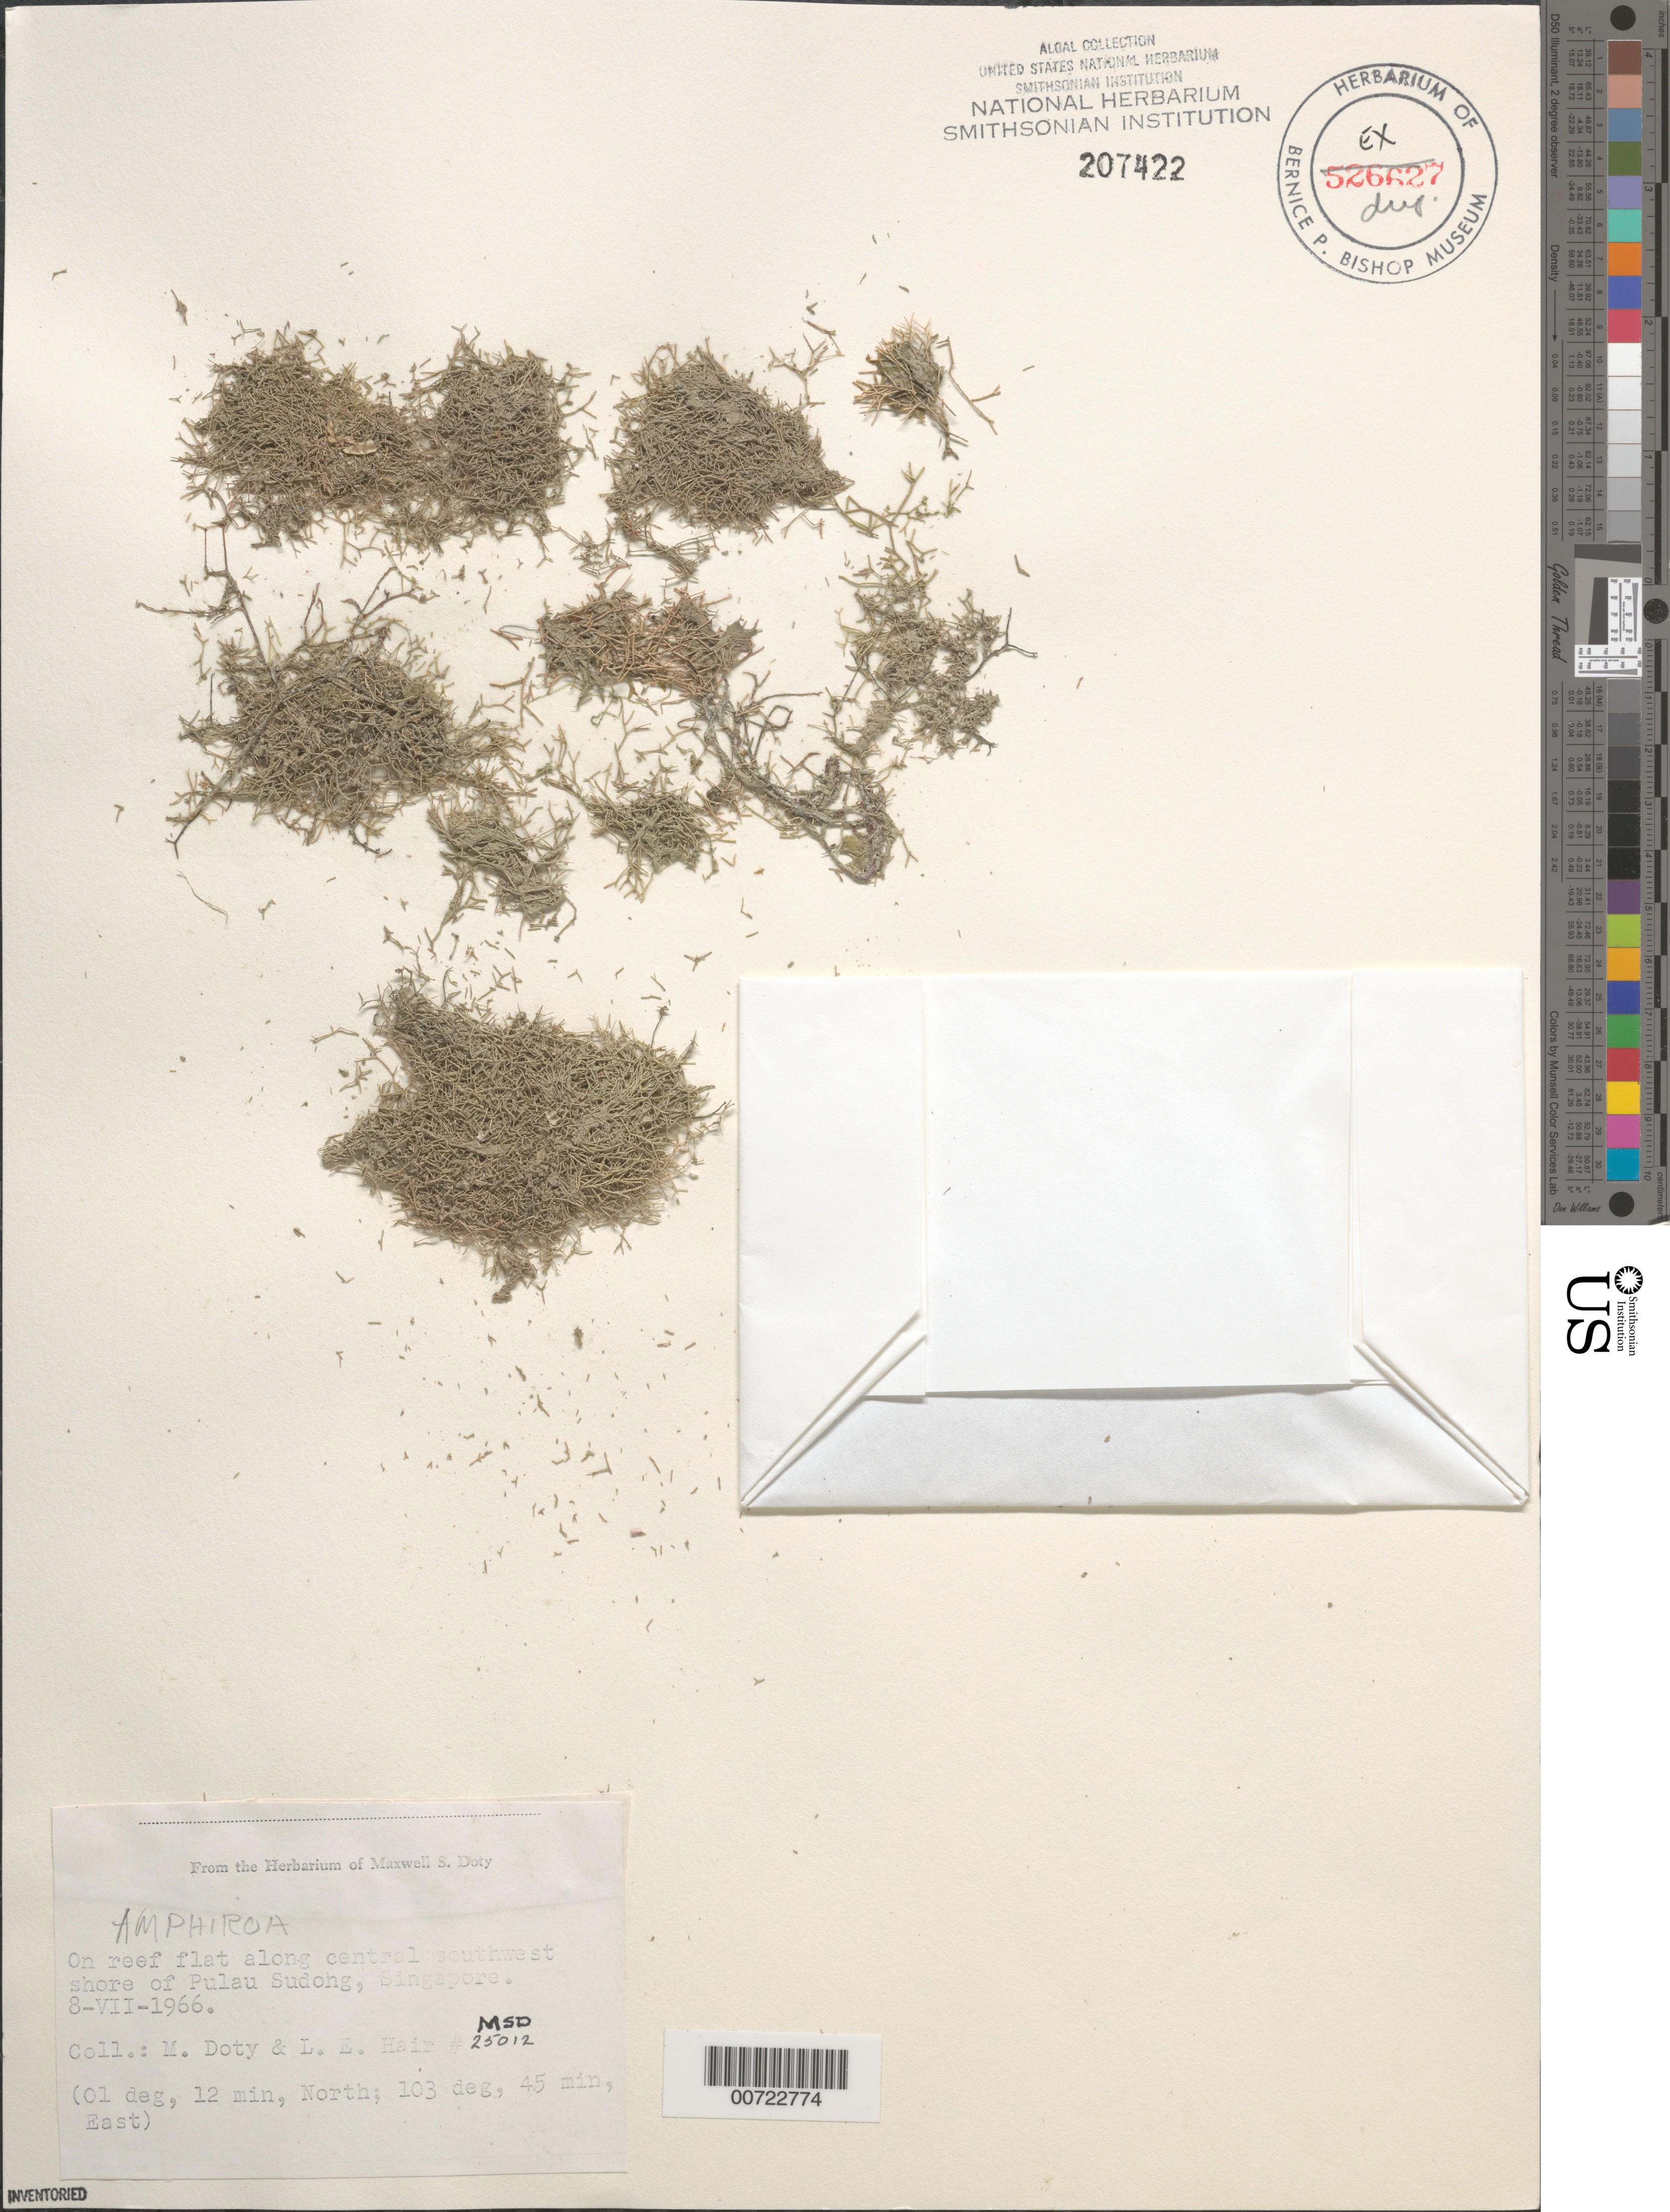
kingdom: Plantae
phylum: Rhodophyta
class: Florideophyceae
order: Corallinales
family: Lithophyllaceae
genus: Amphiroa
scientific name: Amphiroa sp.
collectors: M. S. Doty & L. Hair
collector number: MSD 25012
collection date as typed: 08 Jul 1966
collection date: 1966-07-08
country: Singapore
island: Pulau Sudong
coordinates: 01 deg, 12 min, North, 103 deg, 45 min, East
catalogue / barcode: US 207422